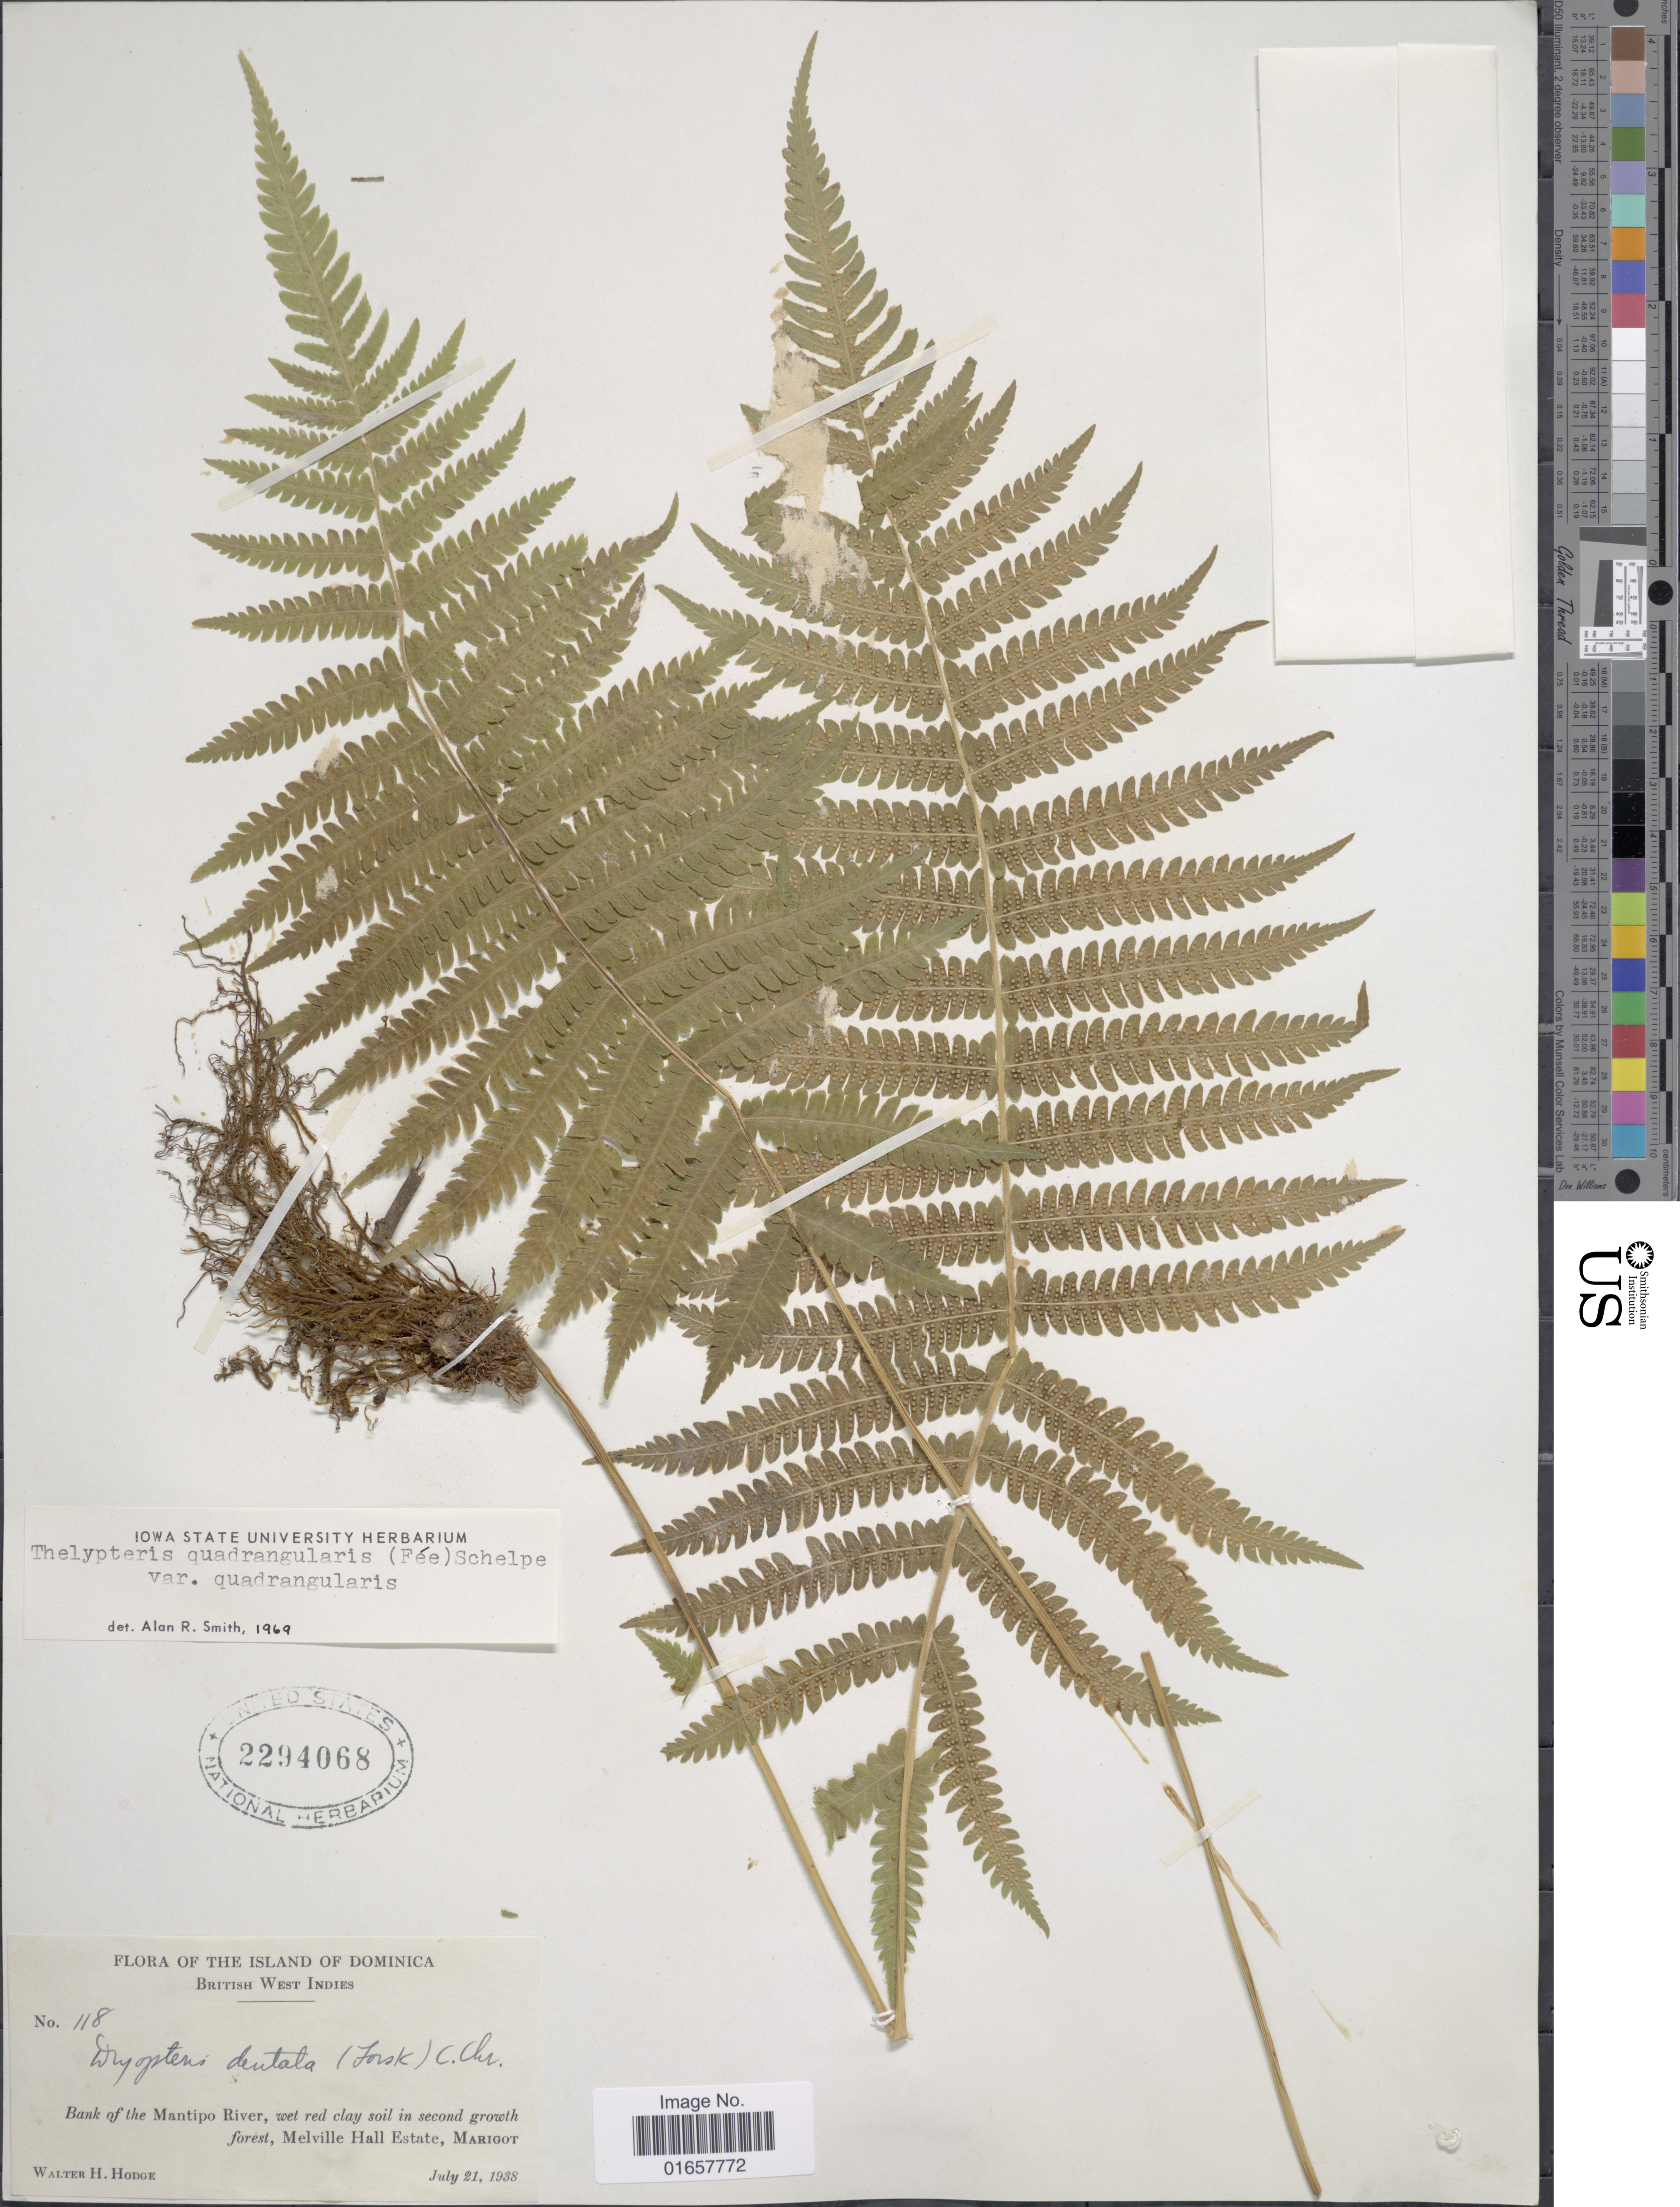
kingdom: Plantae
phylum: Tracheophyta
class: Polypodiopsida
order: Polypodiales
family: Thelypteridaceae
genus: Christella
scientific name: Christella hispidula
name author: (Decne.) Holttum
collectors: W. Hodge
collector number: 118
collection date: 1938-07-21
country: Dominica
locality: Island of Dominica, British West Indies, Bank of the Mantipo River, wet red clay soil in second growth forest, Melville Hall Estate, Marigot.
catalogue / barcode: US 2294068